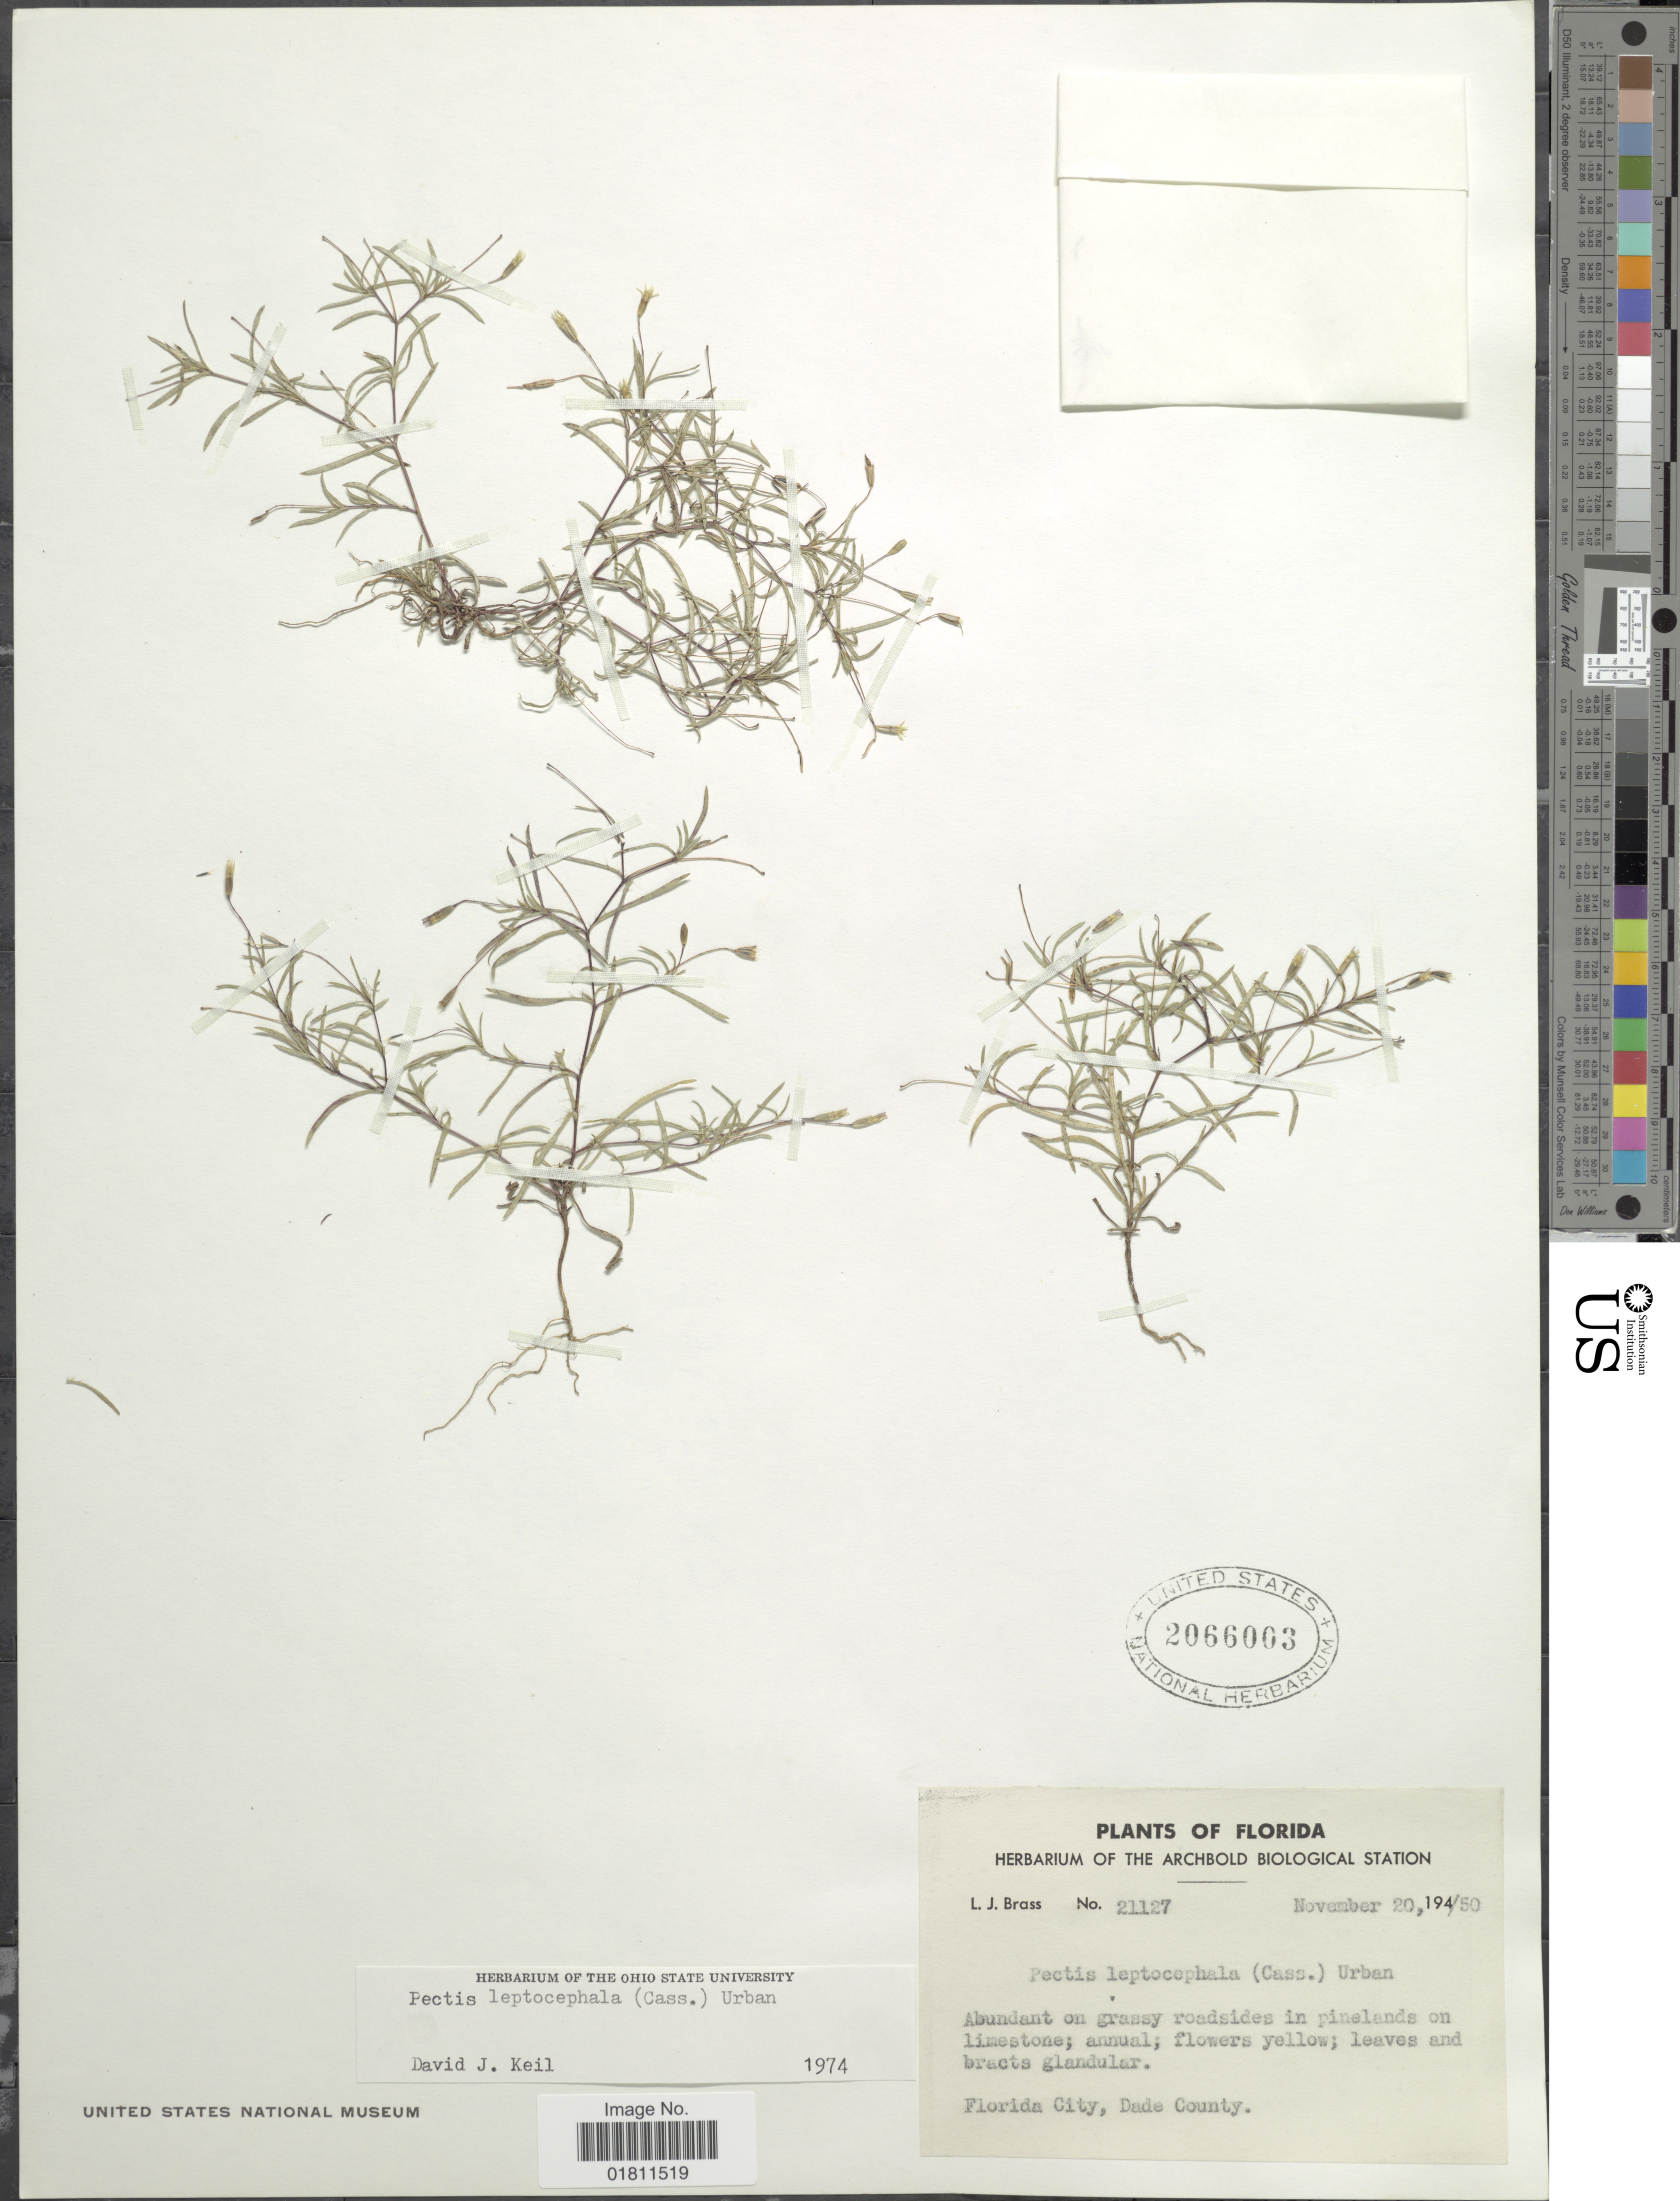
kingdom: Plantae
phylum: Tracheophyta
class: Magnoliopsida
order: Asterales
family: Asteraceae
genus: Pectis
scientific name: Pectis leptocephala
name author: (Cass.) Urb.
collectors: L. J. Brass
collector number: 21127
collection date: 1950-11-20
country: United States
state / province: Florida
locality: Florida. Florida City, Dade County.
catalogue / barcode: US 2066003